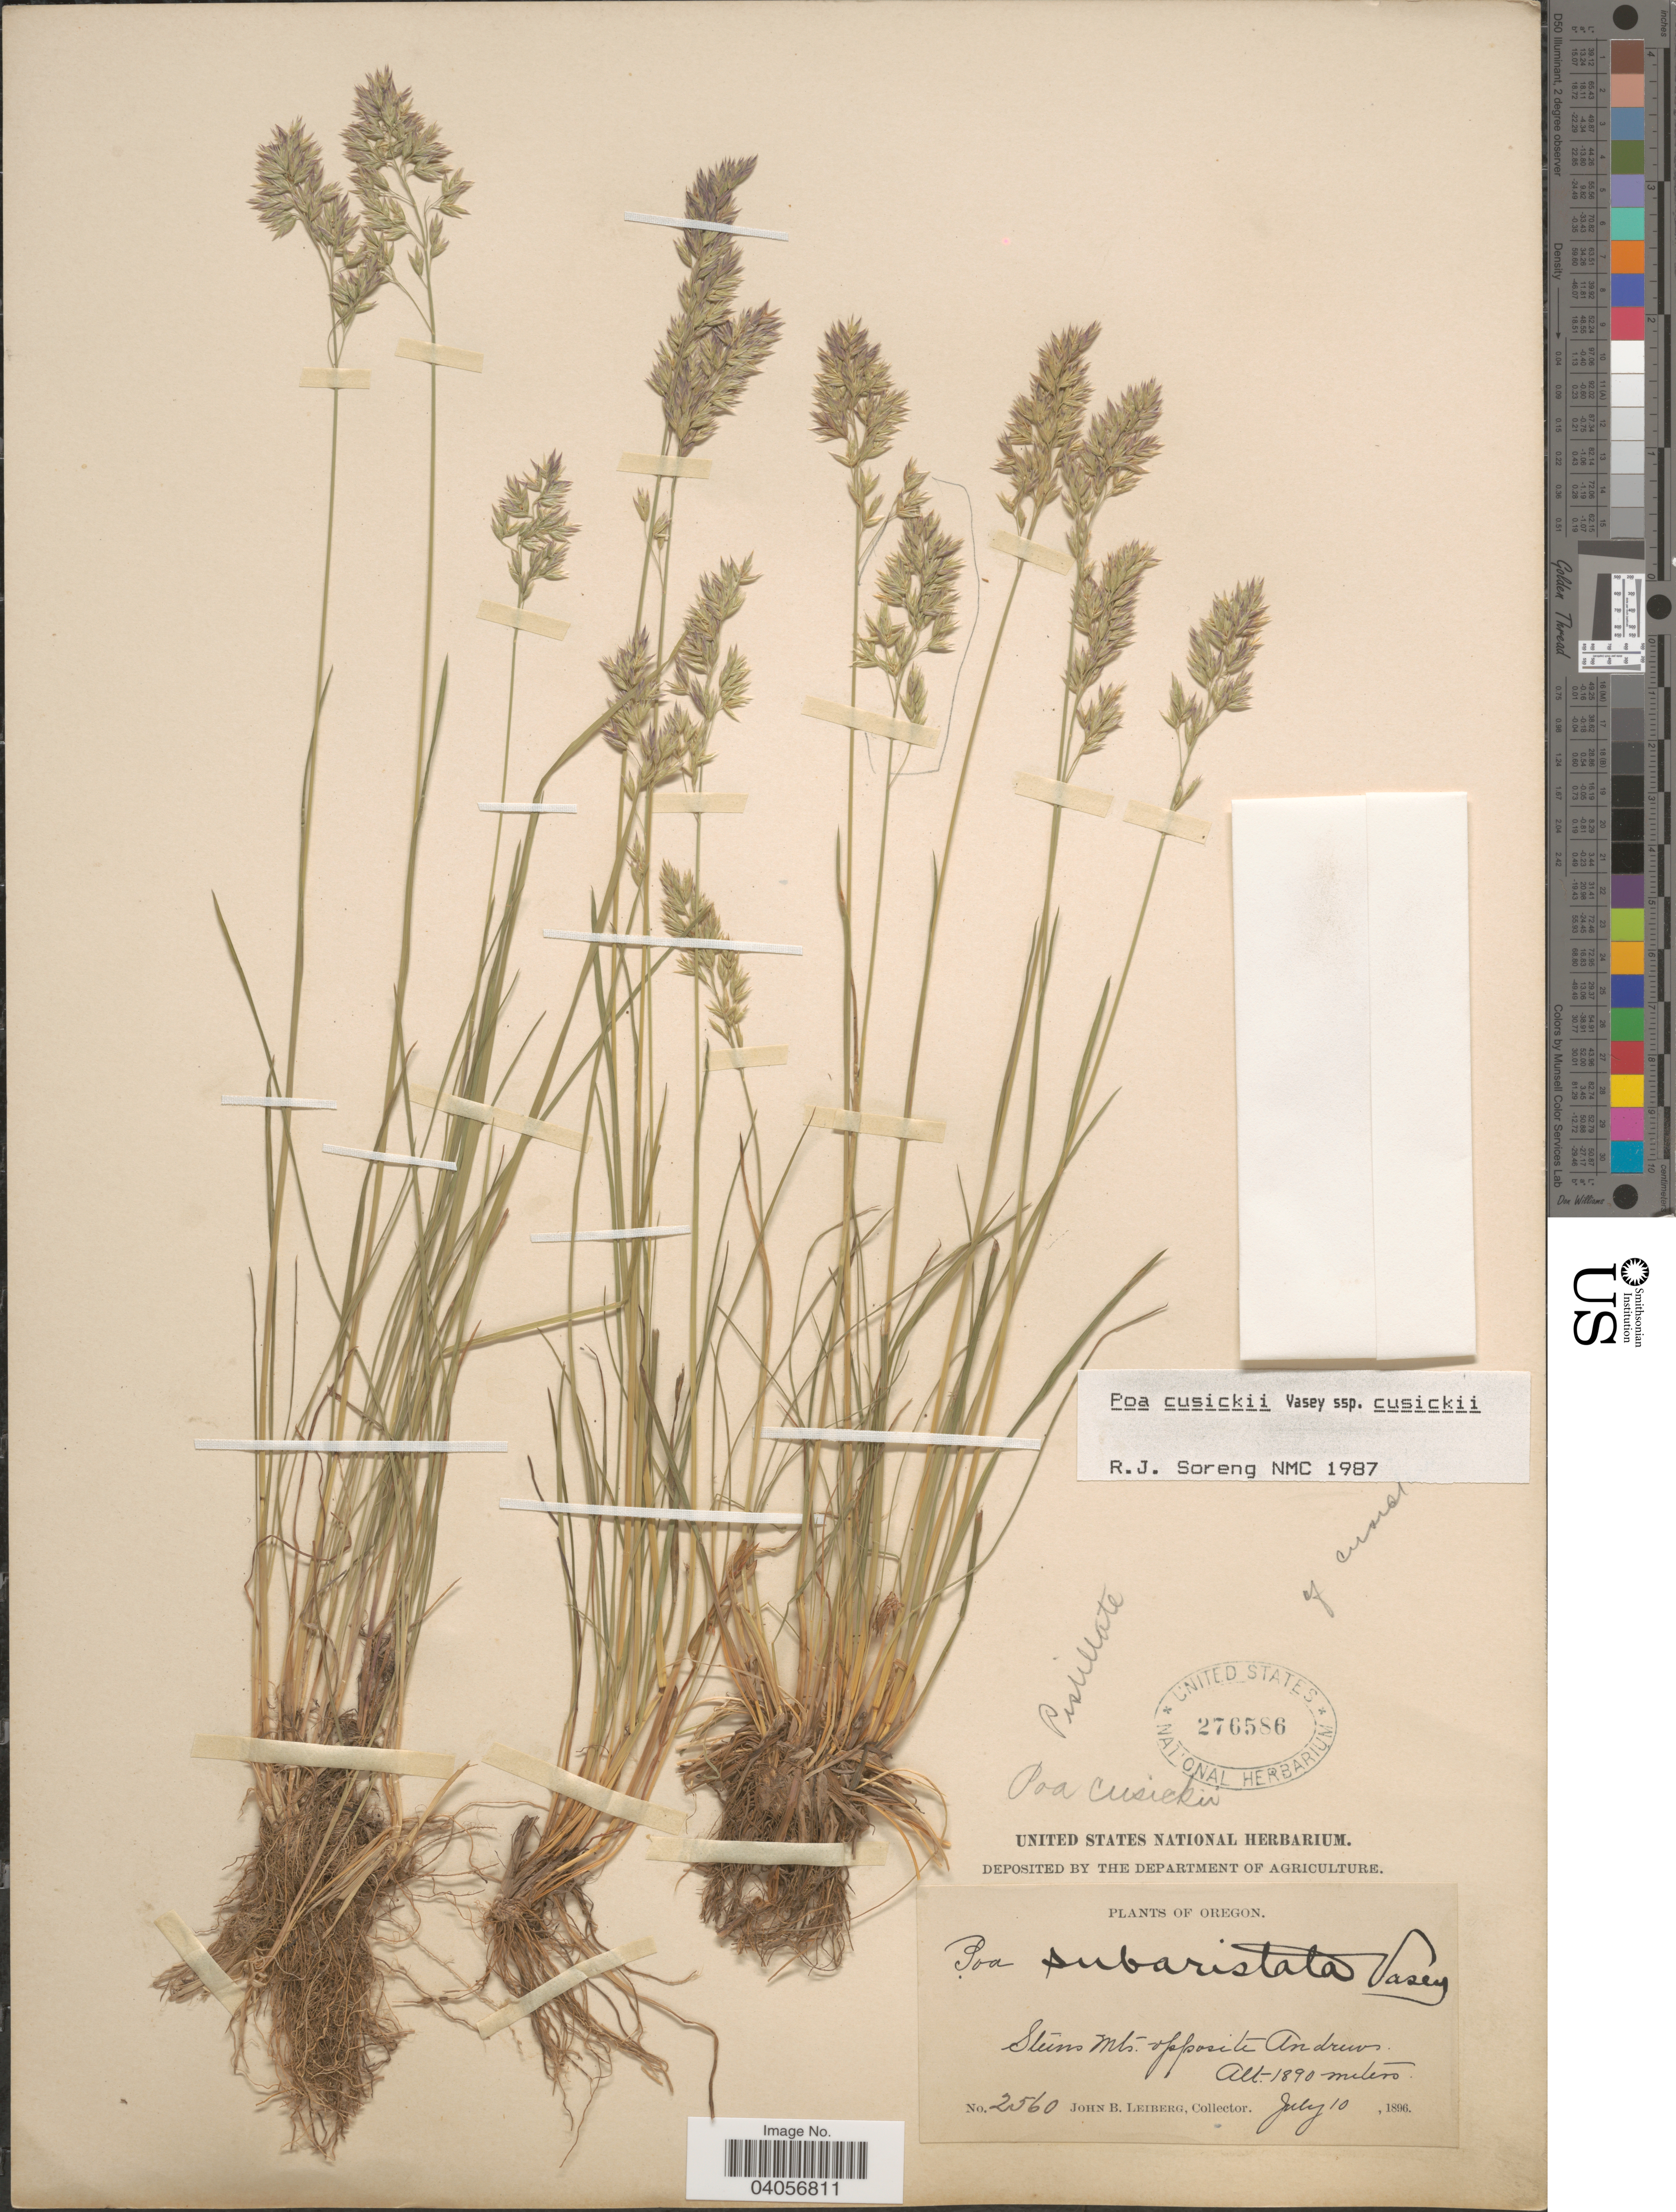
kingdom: Plantae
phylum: Tracheophyta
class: Liliopsida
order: Poales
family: Poaceae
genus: Poa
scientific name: Poa cusickii subsp. cusickii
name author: Vasey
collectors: J. B. Leiberg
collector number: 2560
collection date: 1896-07-10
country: United States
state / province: Oregon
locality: Steins Mts. opposite Andrews.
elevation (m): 1890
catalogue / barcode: US 276586